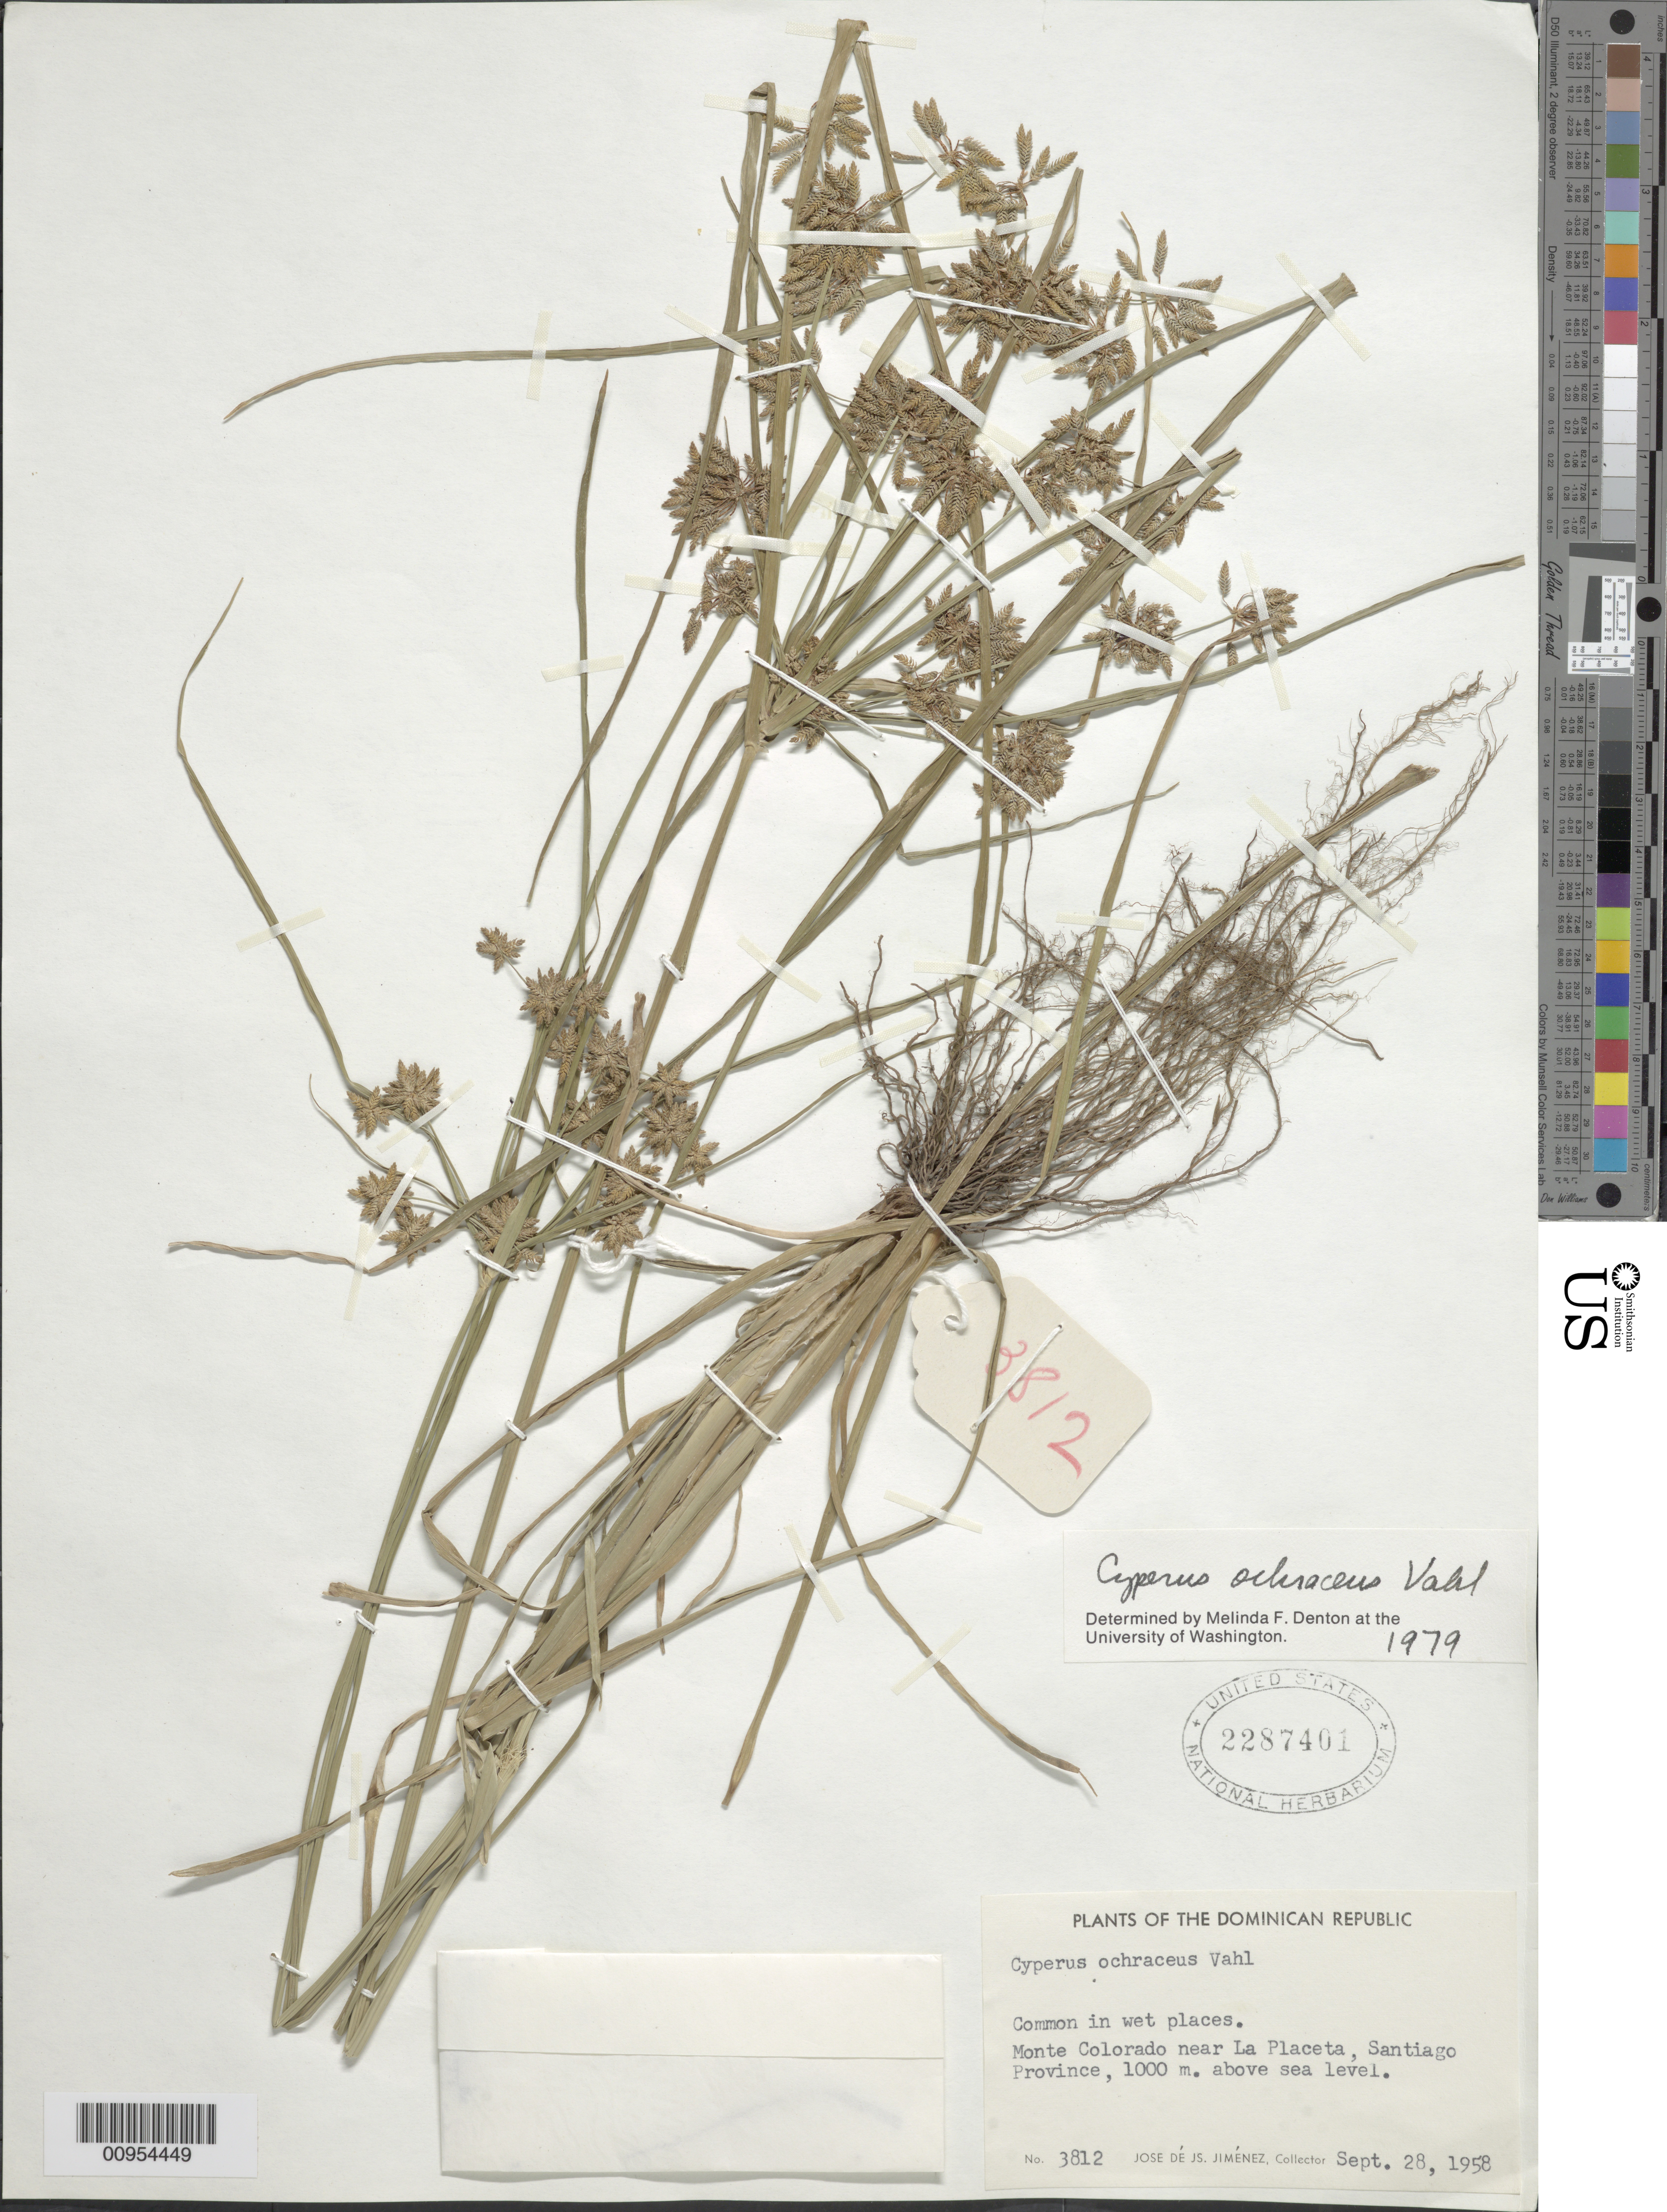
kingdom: Plantae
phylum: Tracheophyta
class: Liliopsida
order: Poales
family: Cyperaceae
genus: Cyperus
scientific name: Cyperus ochraceus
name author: Vahl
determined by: Denton, M. F.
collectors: J. J. Jiménez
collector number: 3812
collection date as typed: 28 Sep 1958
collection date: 1958-09-28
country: Dominican Republic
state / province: Santiago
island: Hispaniola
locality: Monte Colorado near La Placeta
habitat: Wet places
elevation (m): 1000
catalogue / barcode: US 2287401